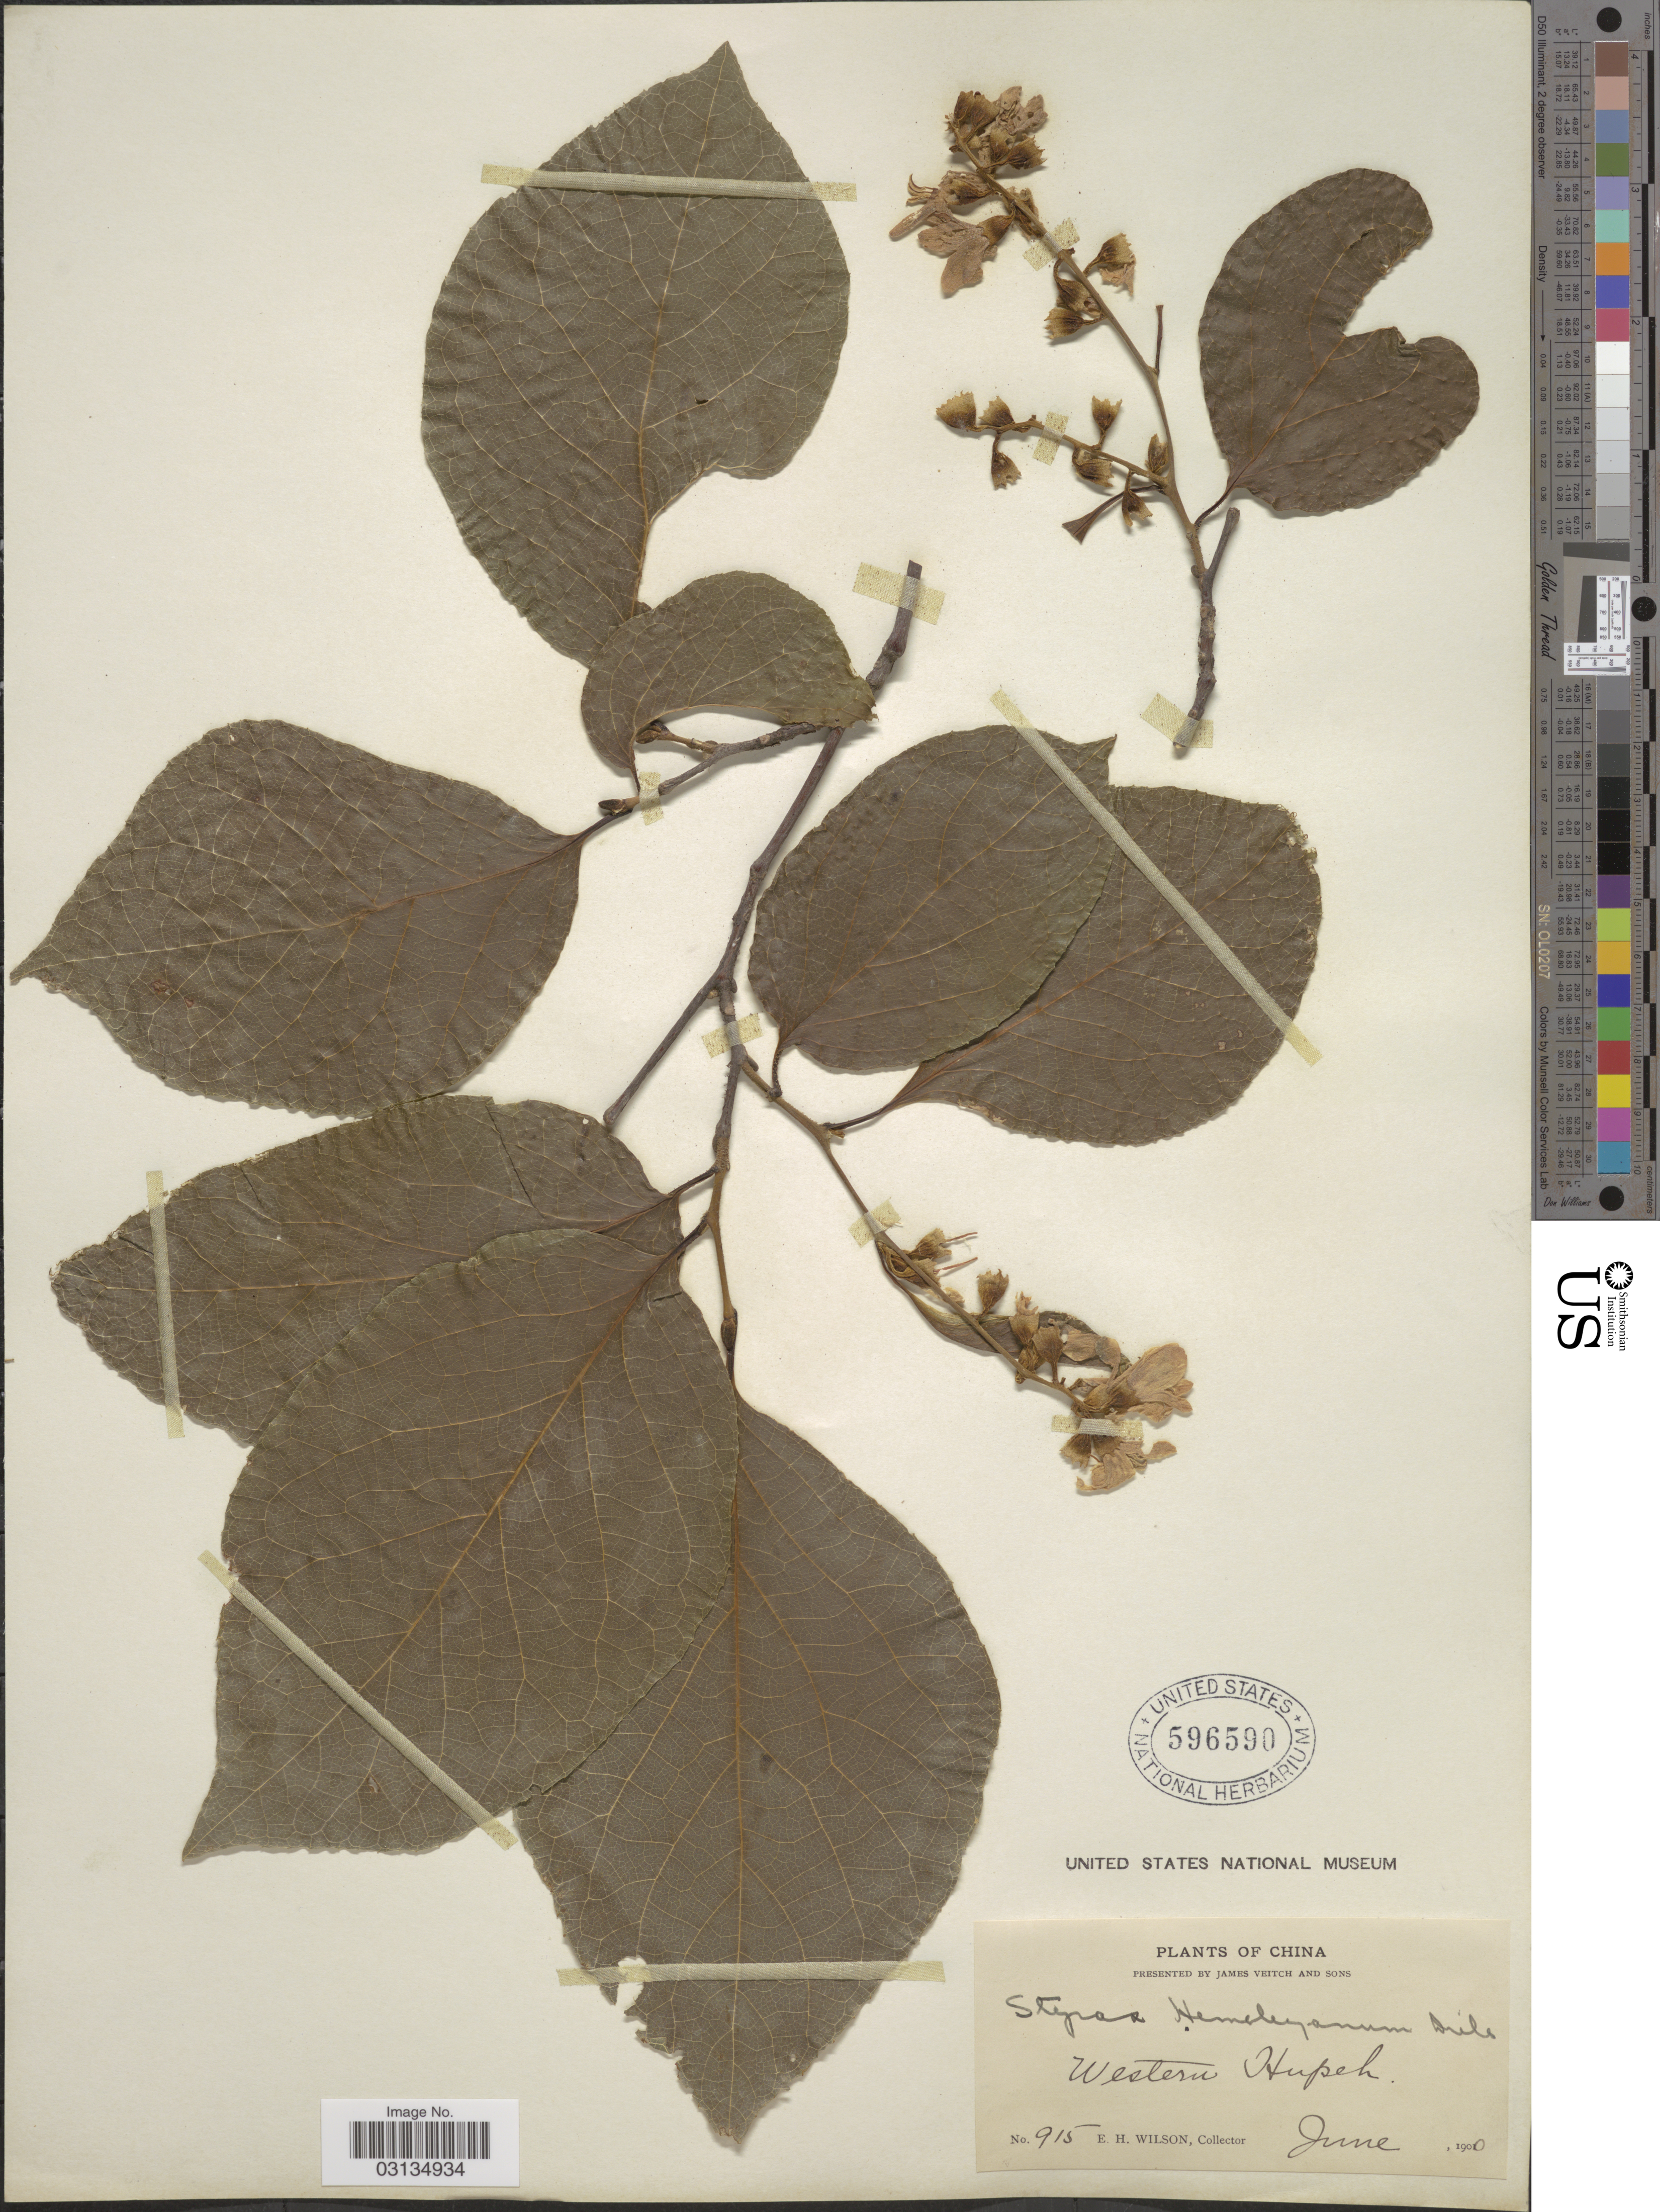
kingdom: Plantae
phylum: Tracheophyta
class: Magnoliopsida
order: Ericales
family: Styracaceae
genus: Styrax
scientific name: Styrax hemsleyanus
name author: Diels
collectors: E. Wilson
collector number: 915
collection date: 1900-06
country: China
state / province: Hubei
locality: Western Hupeh.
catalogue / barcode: US 596590